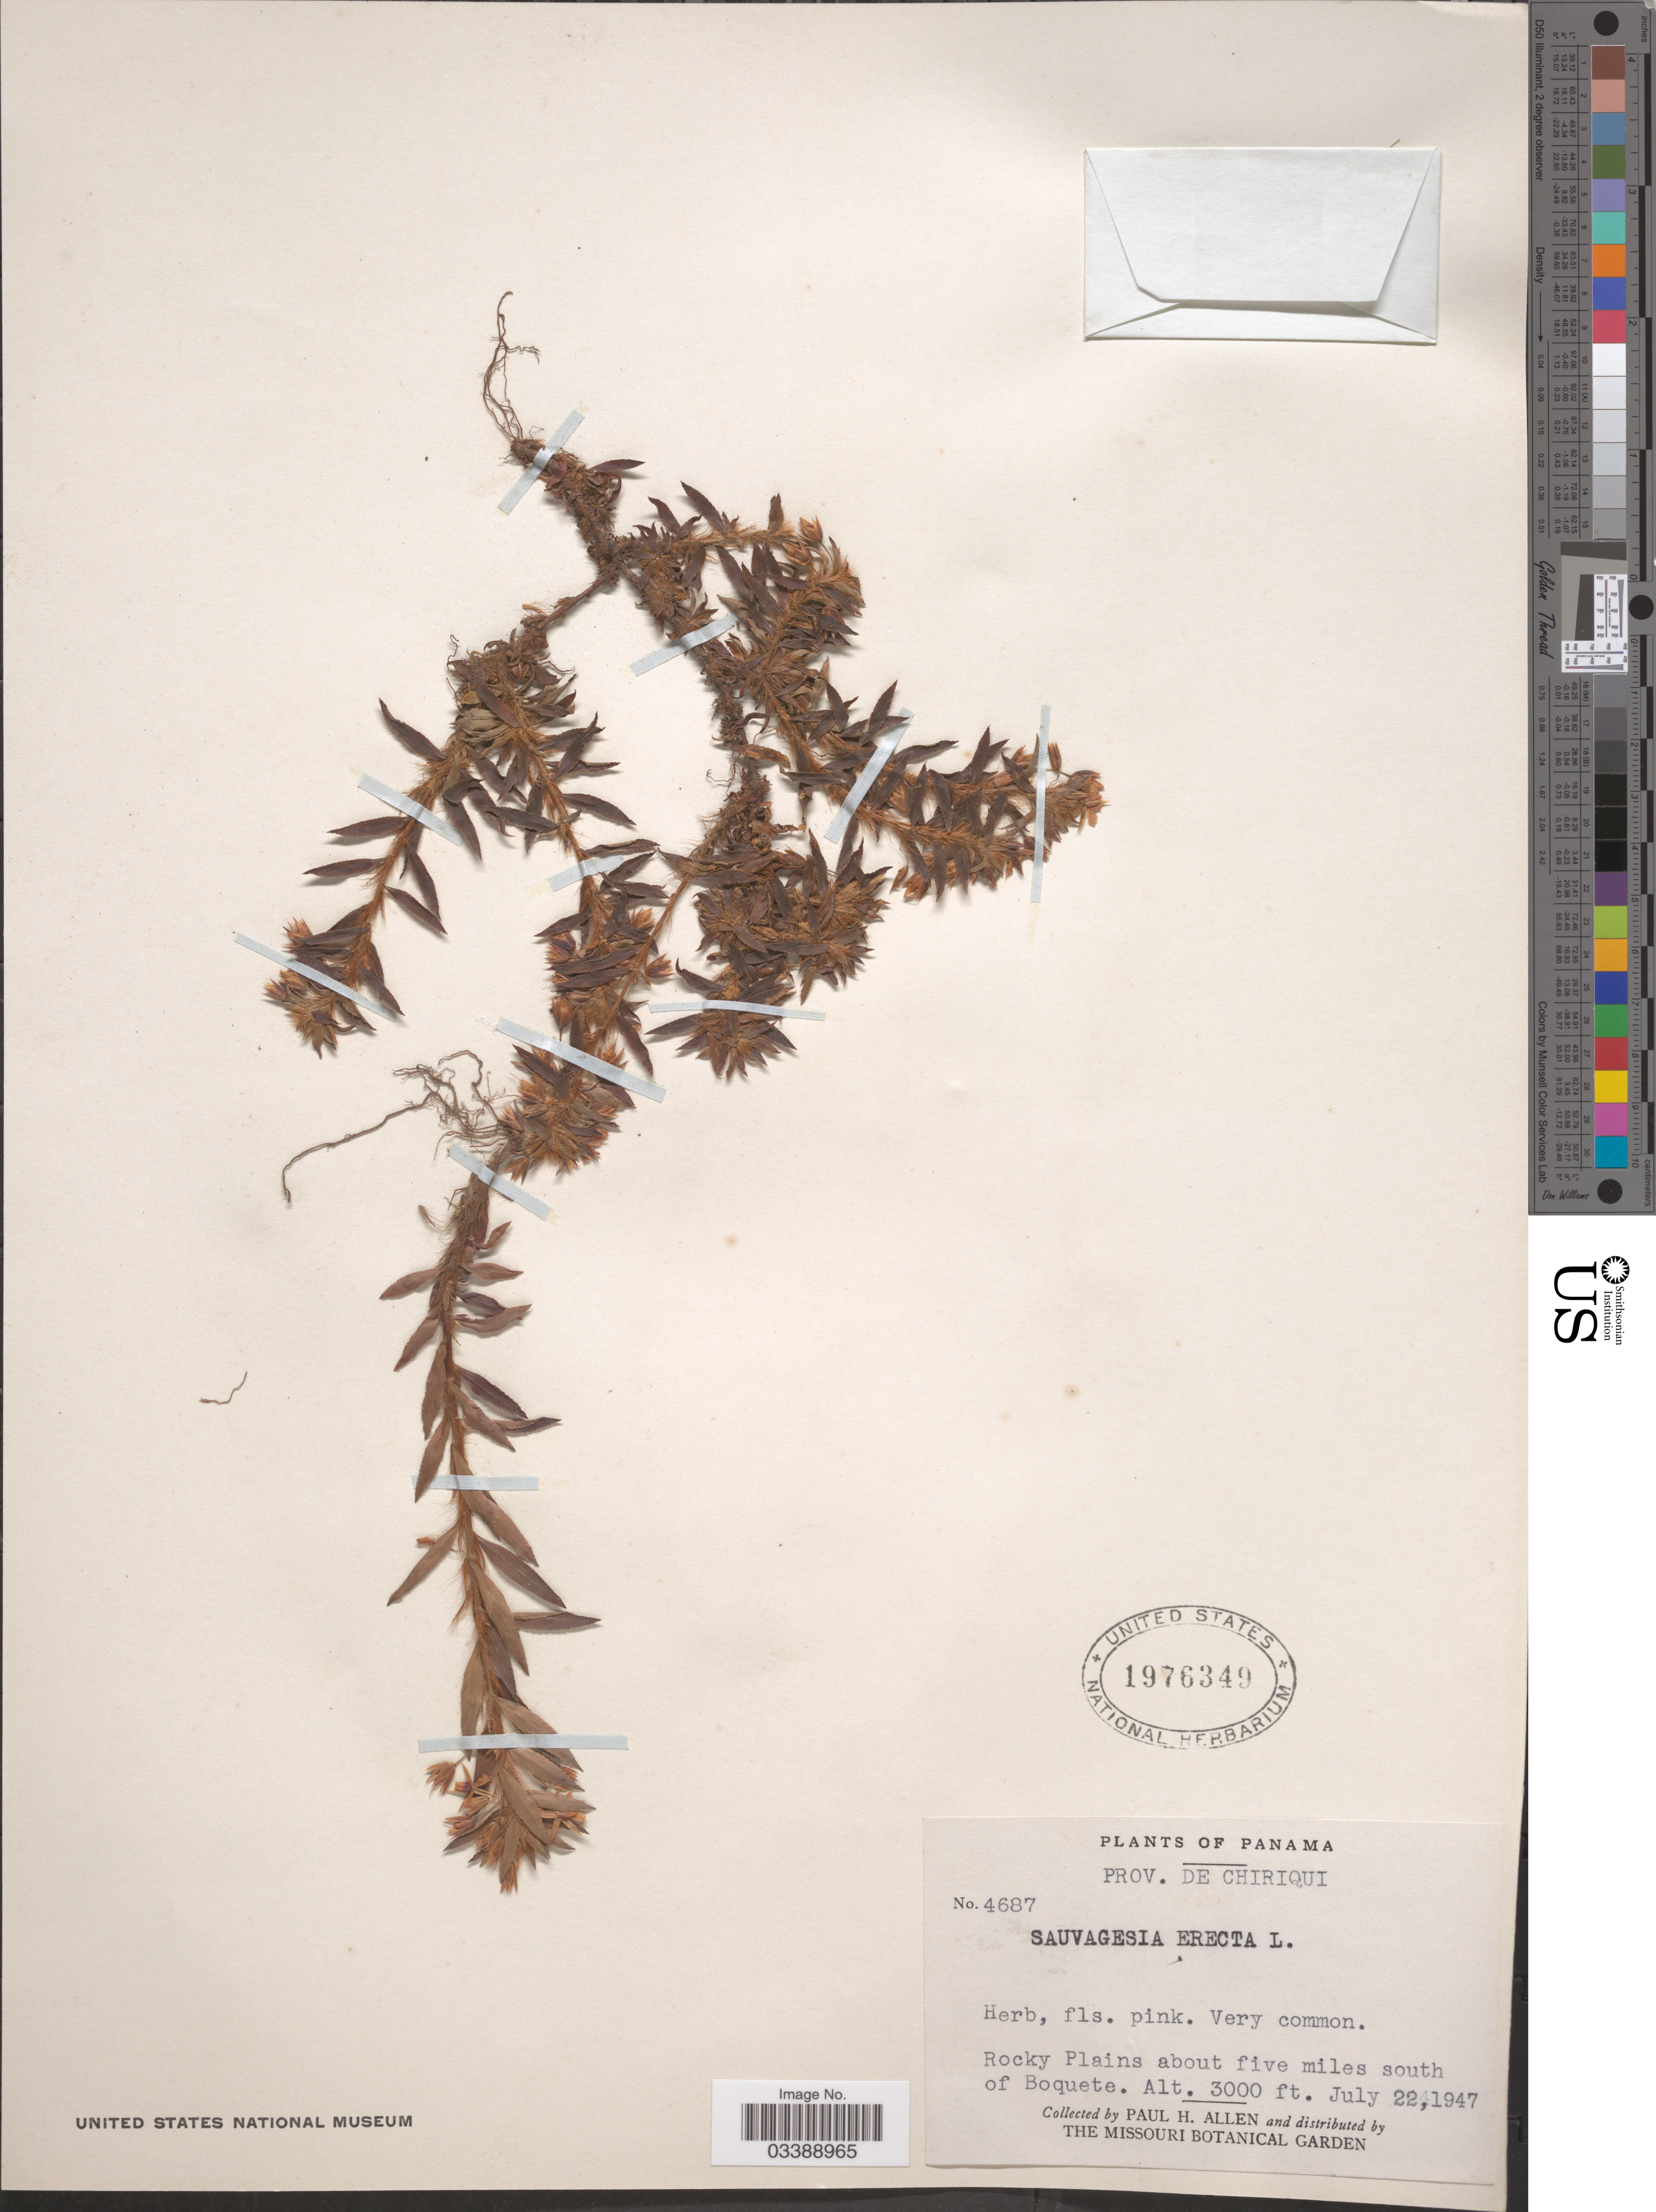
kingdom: Plantae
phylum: Tracheophyta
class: Magnoliopsida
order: Malpighiales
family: Ochnaceae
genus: Sauvagesia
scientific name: Sauvagesia erecta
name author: L.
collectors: P. H. Allen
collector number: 4687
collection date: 1947-07-22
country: Panama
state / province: Chiriqui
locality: Rocky Plains about five miles south of Boquete.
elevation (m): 914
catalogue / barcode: US 1976349